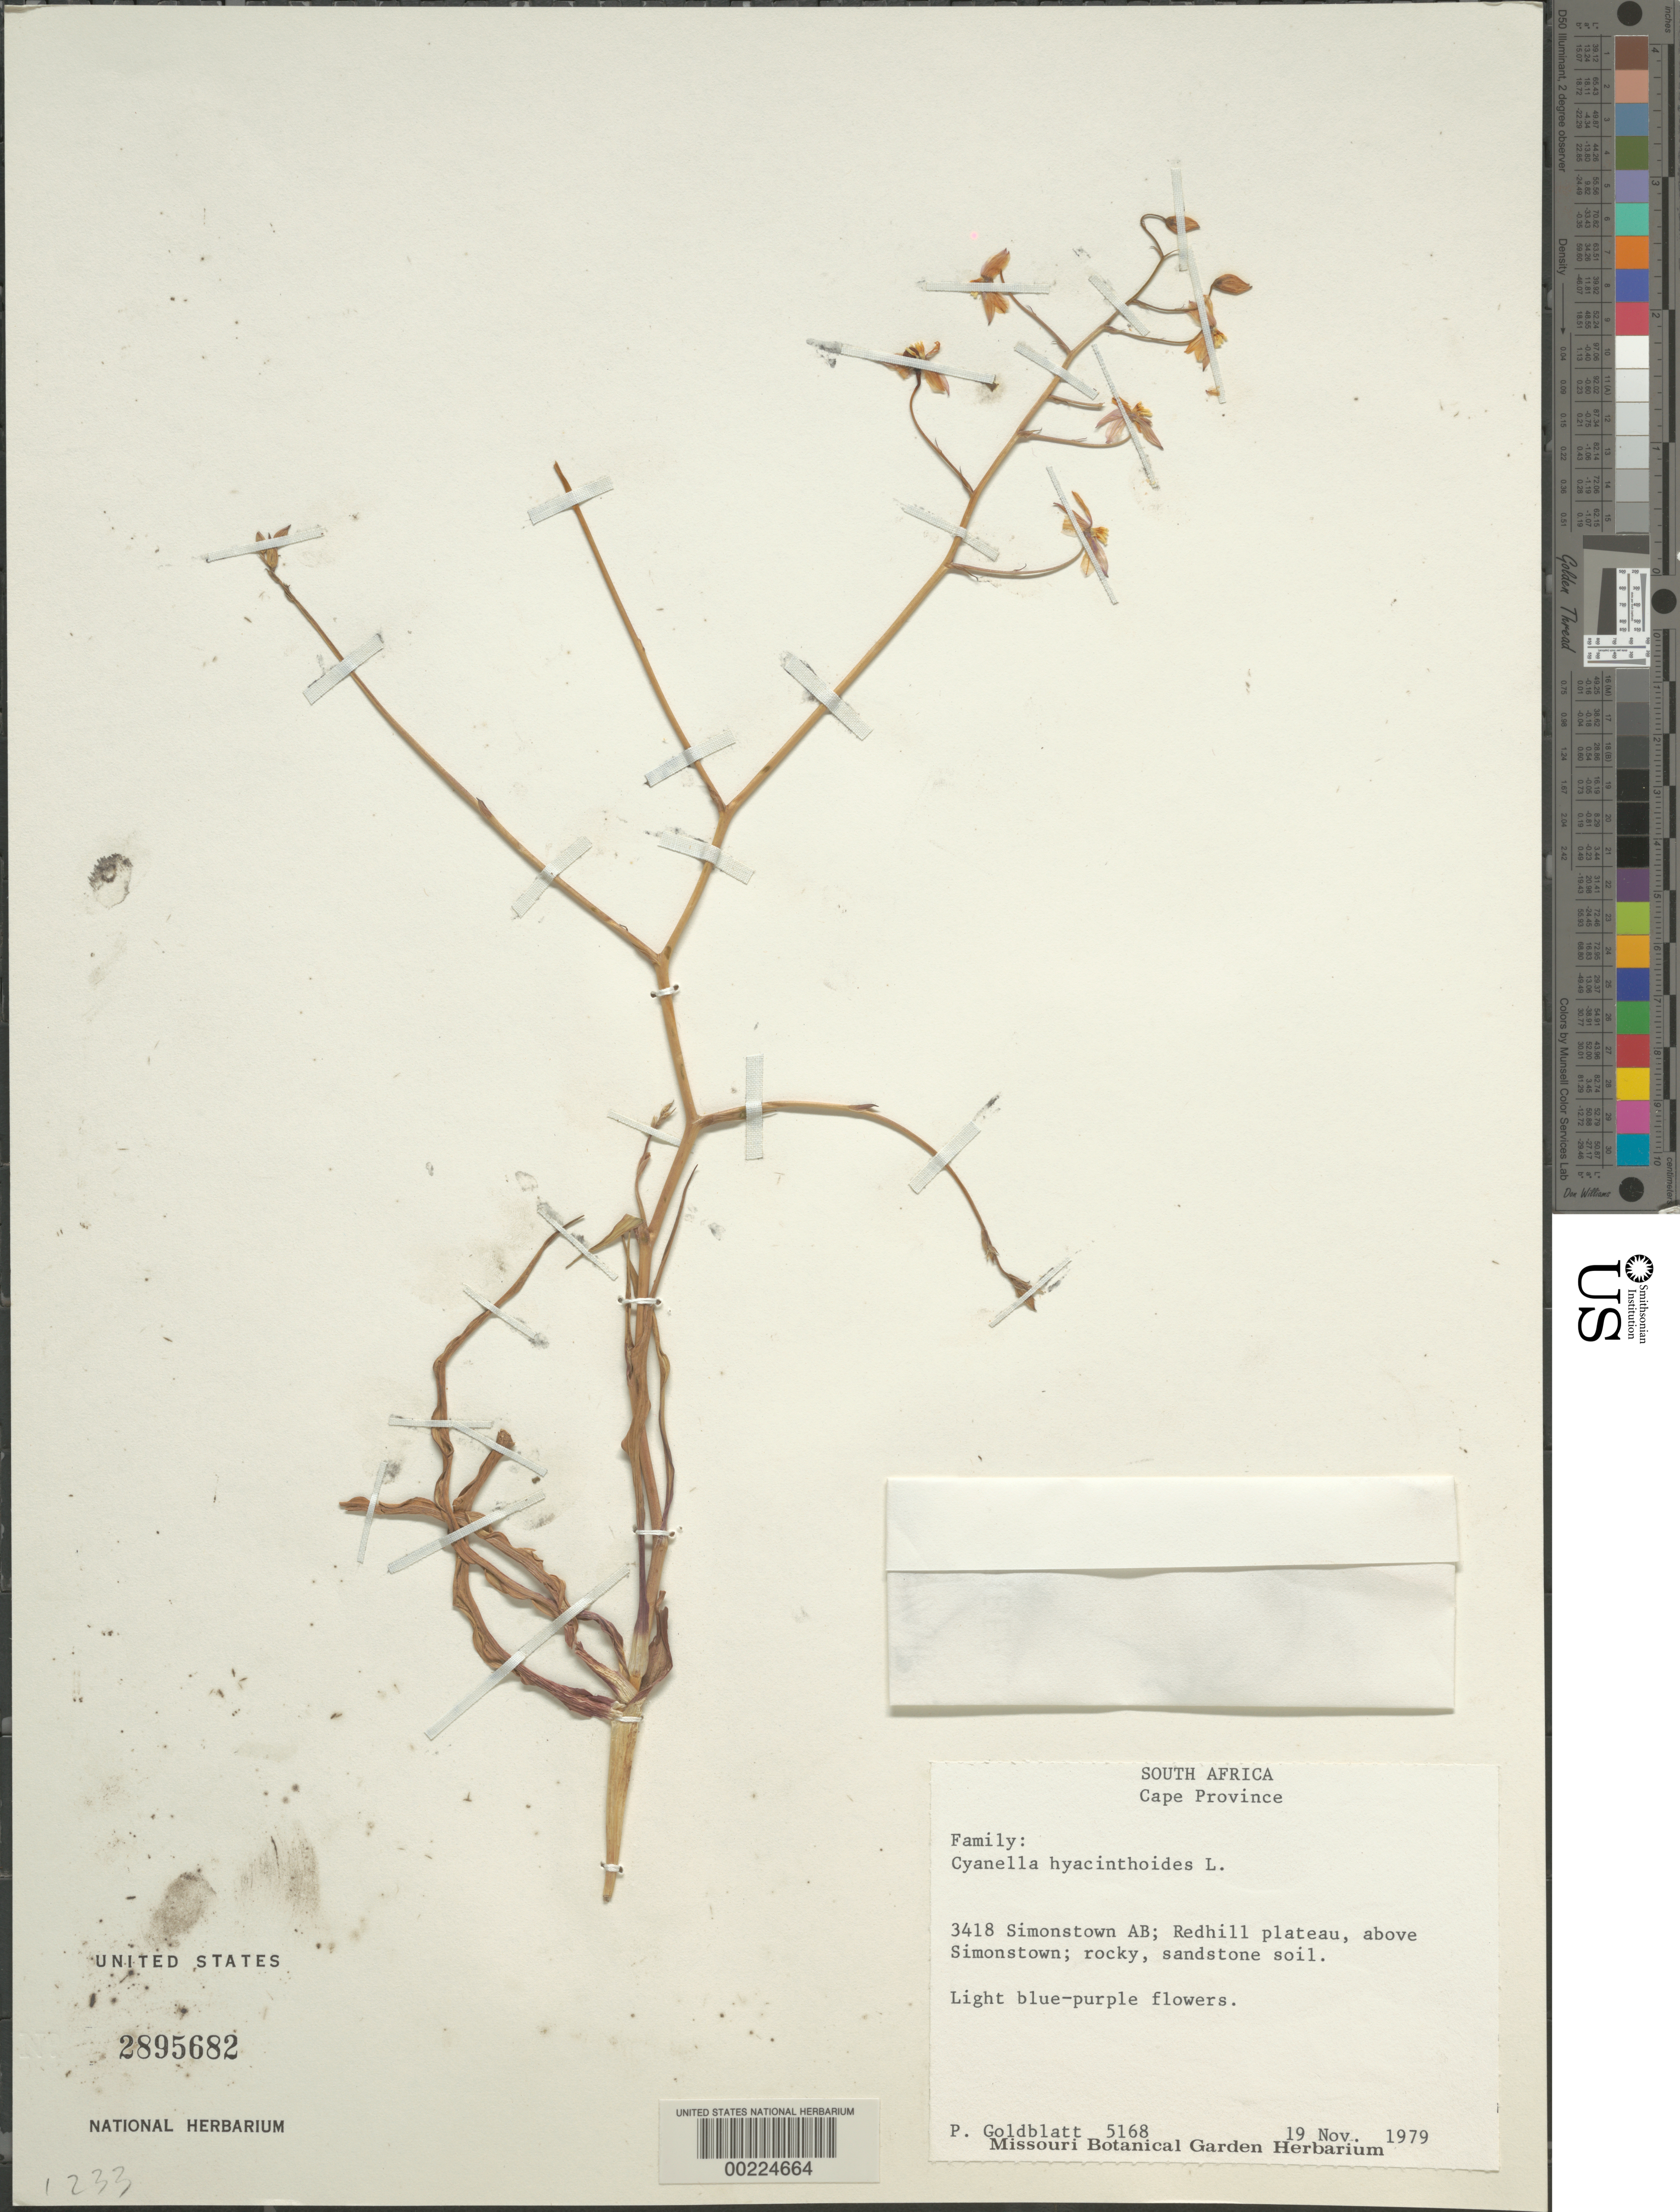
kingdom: Plantae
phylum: Tracheophyta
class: Liliopsida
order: Asparagales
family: Tecophilaeaceae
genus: Cyanella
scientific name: Cyanella hyacinthoides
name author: Royen ex L.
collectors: P. Goldblatt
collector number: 5168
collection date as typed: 19 Nov 1979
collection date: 1979-11-19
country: South Africa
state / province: Western Cape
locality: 3418 simonstown ab; redhill plateau, above simonstown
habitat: Rocky, sandstone soil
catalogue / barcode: US 2895682